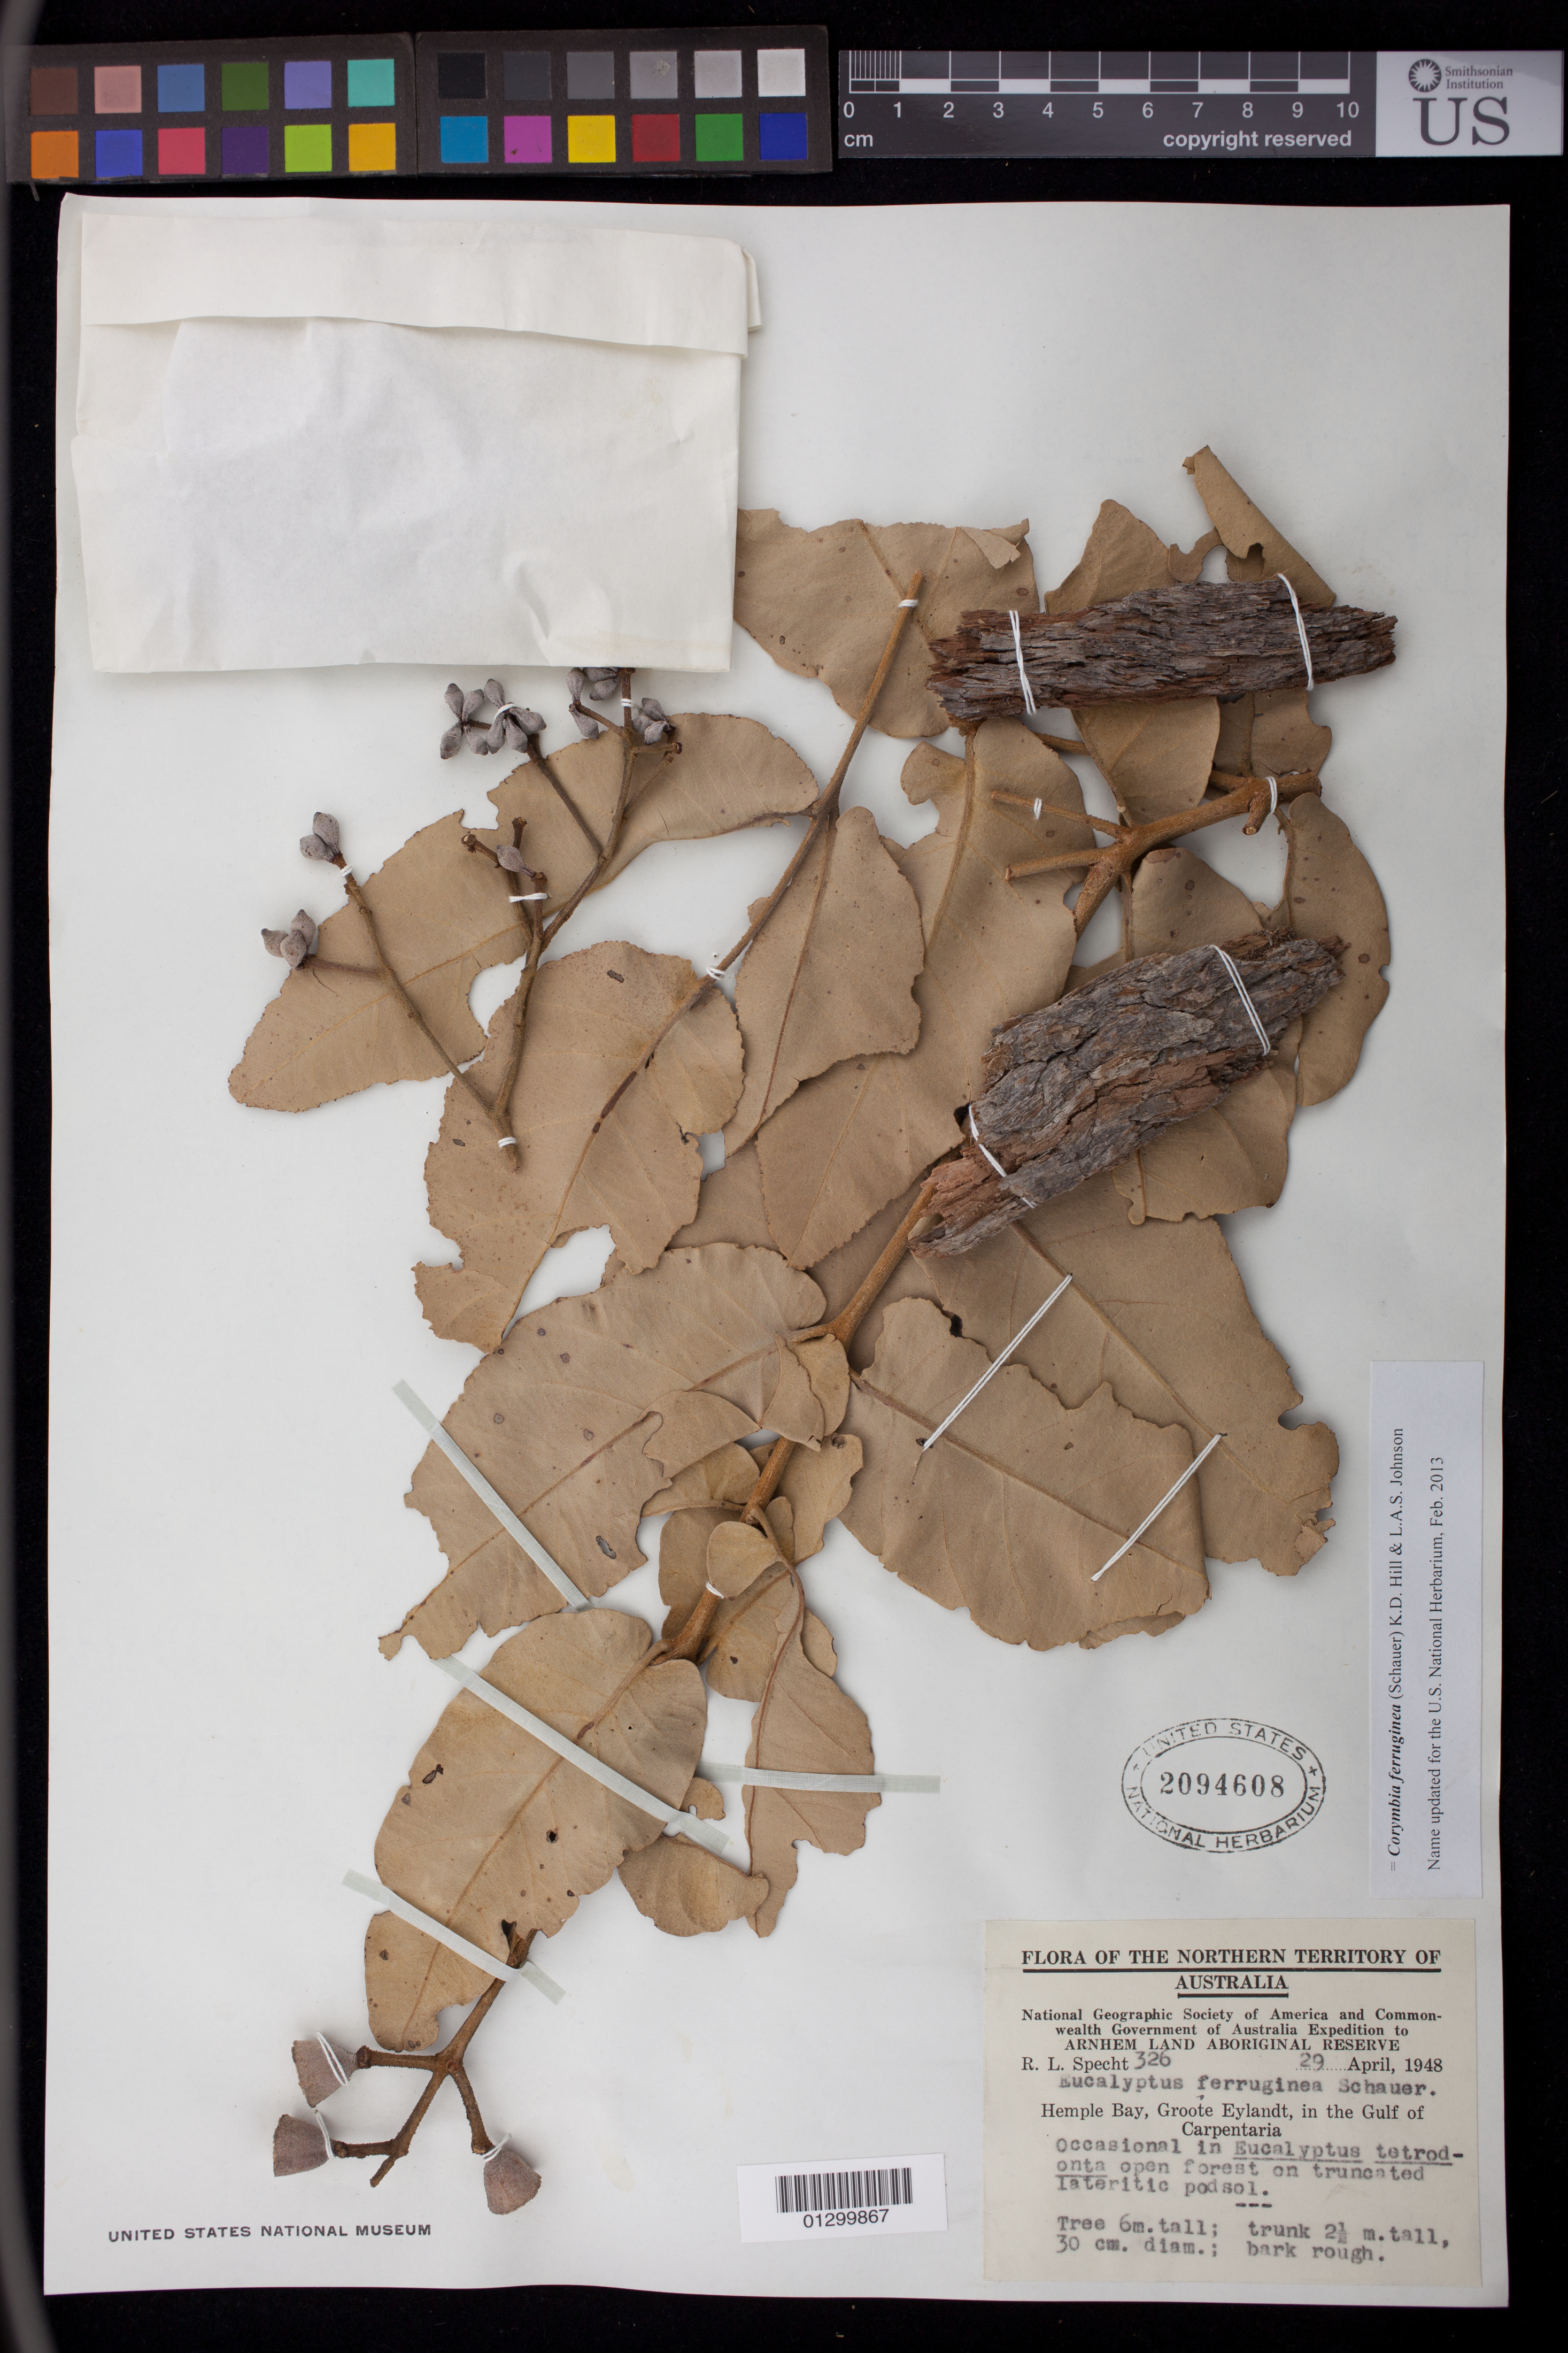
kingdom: Plantae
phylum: Tracheophyta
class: Magnoliopsida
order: Myrtales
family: Myrtaceae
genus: Corymbia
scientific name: Corymbia ferruginea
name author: (Schauer) K.D. Hill & L.A.S. Johnson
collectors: R. L. Specht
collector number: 326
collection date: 1948-04-29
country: Australia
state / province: Northern Territory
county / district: East Arnhem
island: Groote Eylandt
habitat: Occasional in Eucalyptus tetrodonta open forest on truncated lateritic podsol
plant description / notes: Tree 6 m. tall; trunk 2.5 m. tall, 30 cm diam.; bark rough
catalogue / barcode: US 2094608